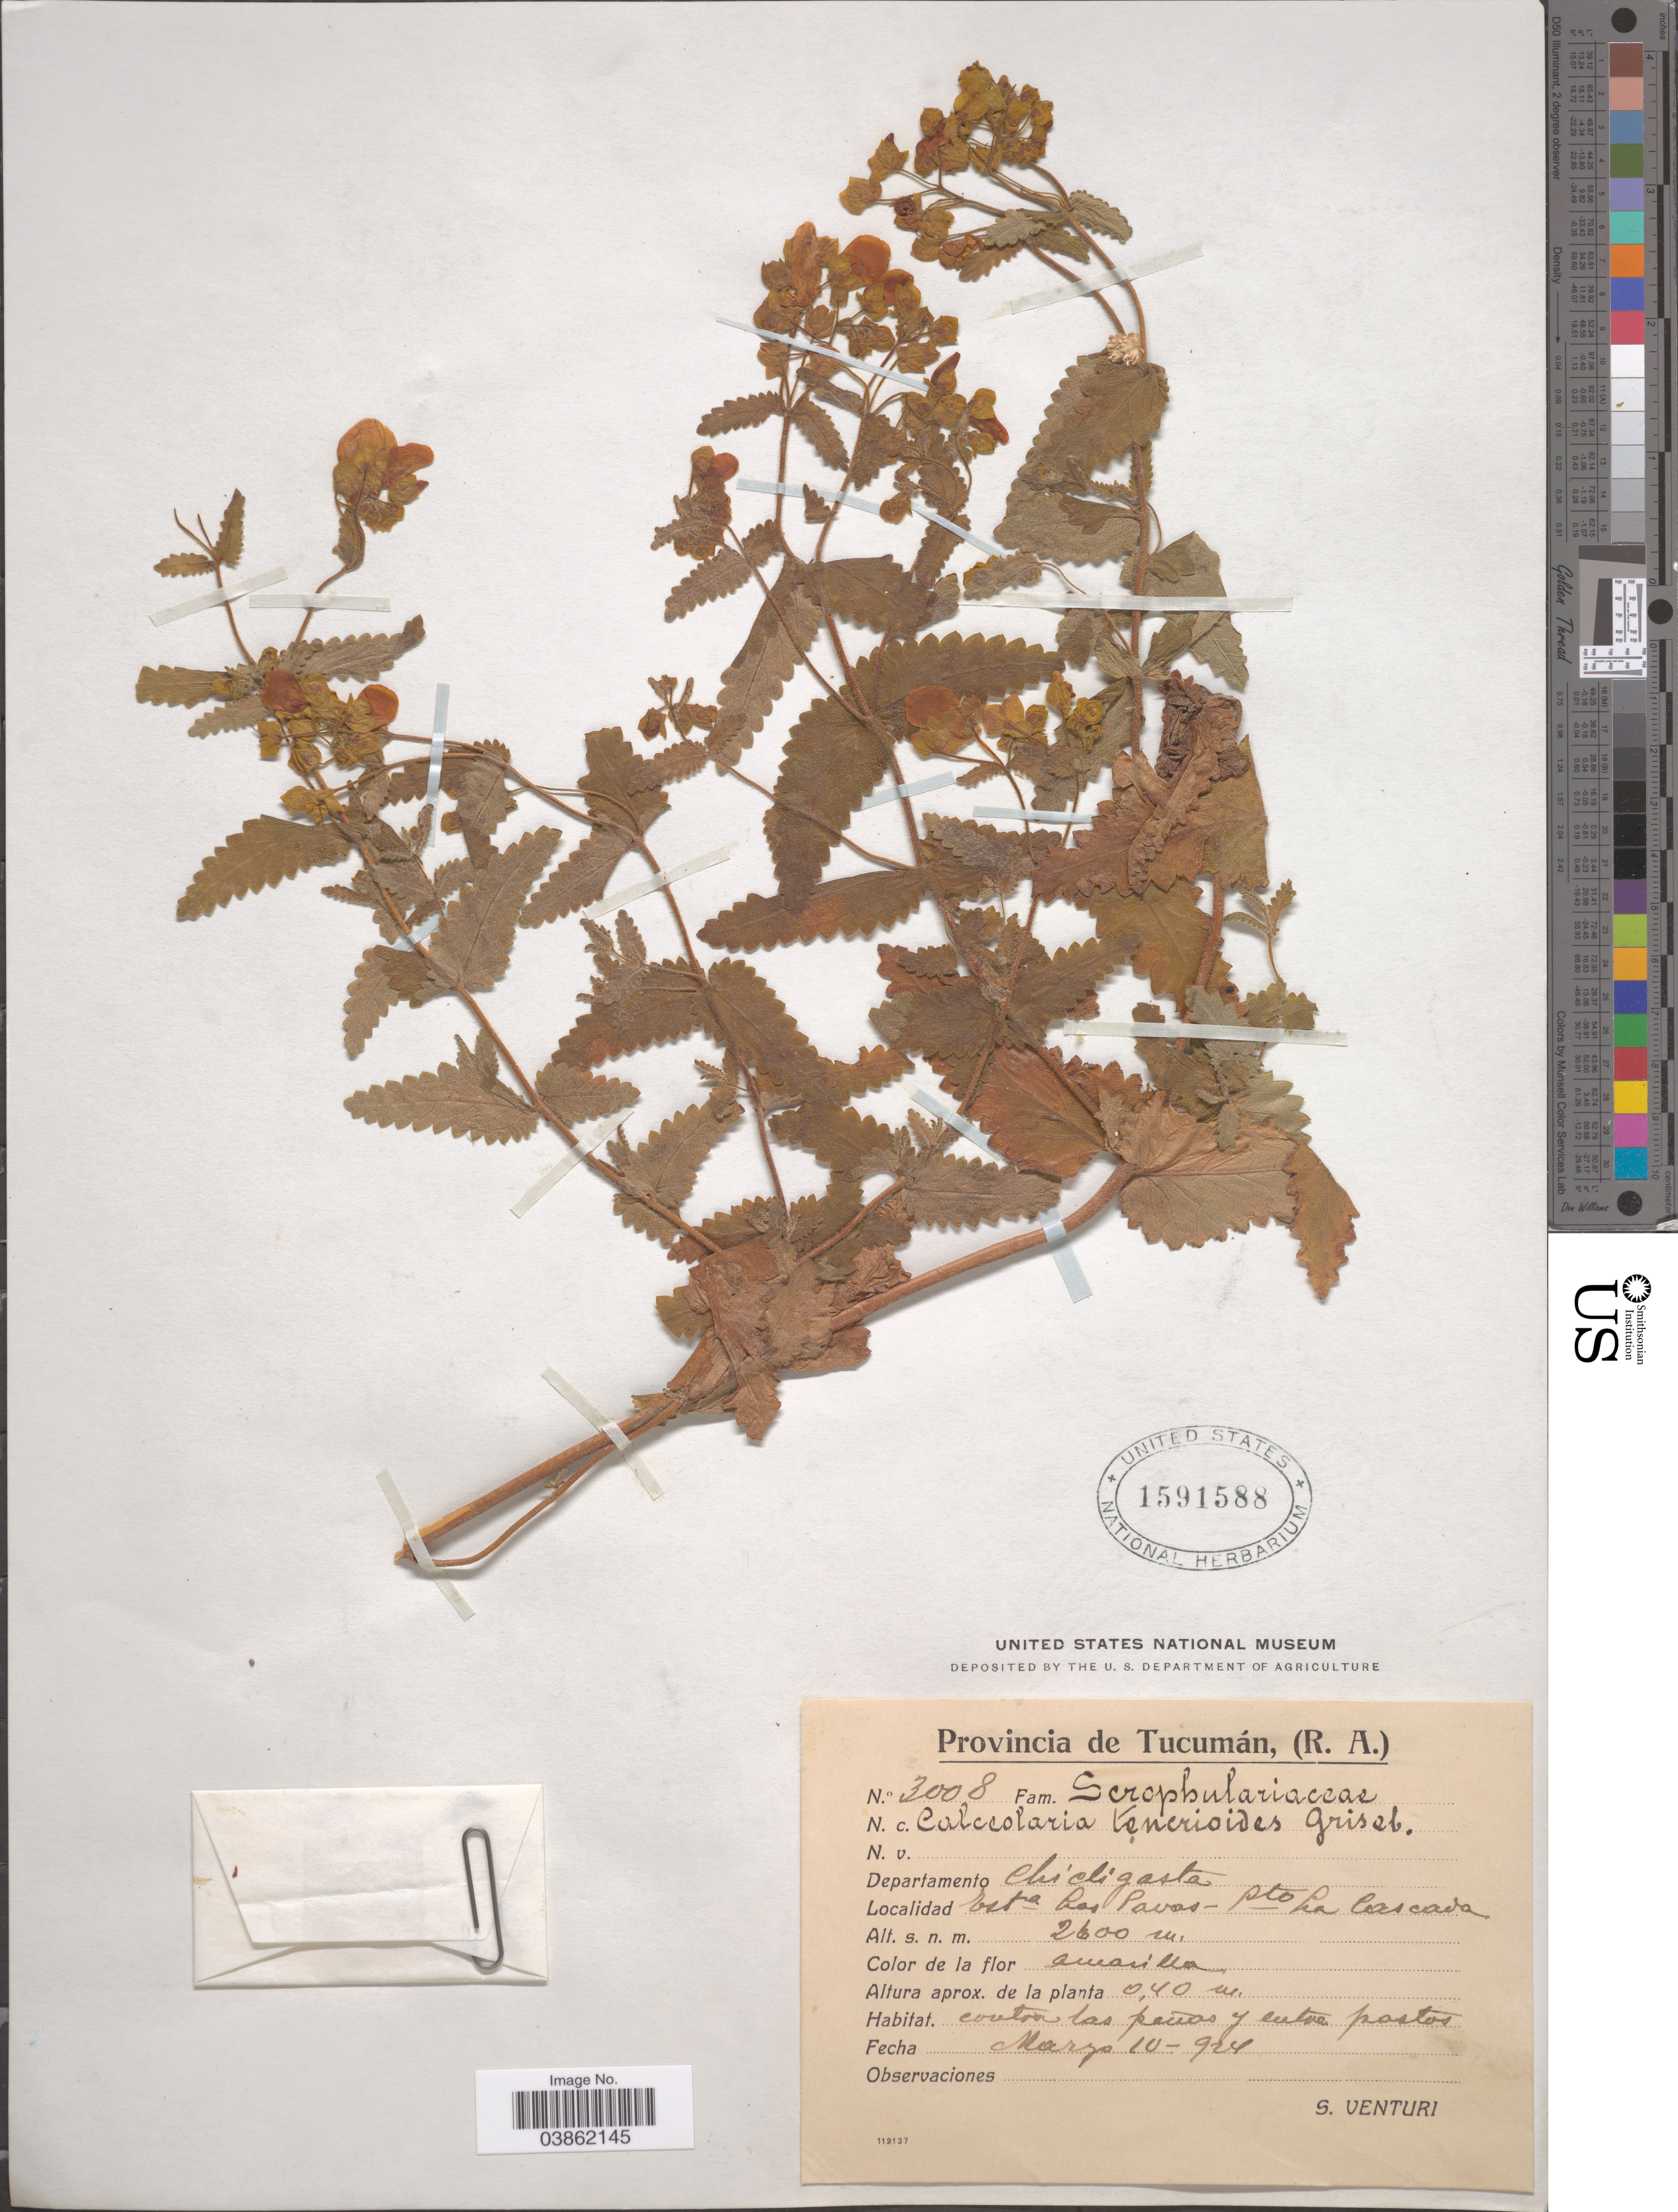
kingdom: Plantae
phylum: Tracheophyta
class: Magnoliopsida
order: Lamiales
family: Calceolariaceae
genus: Calceolaria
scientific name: Calceolaria teucrioides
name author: Griseb.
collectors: S. Venturi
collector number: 3008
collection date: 1924-03-10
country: Argentina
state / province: Tucuman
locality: Departamento Chicligasta. Esta Las Pavas - Pto La Cascada.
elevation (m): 2600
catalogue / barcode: US 1591588